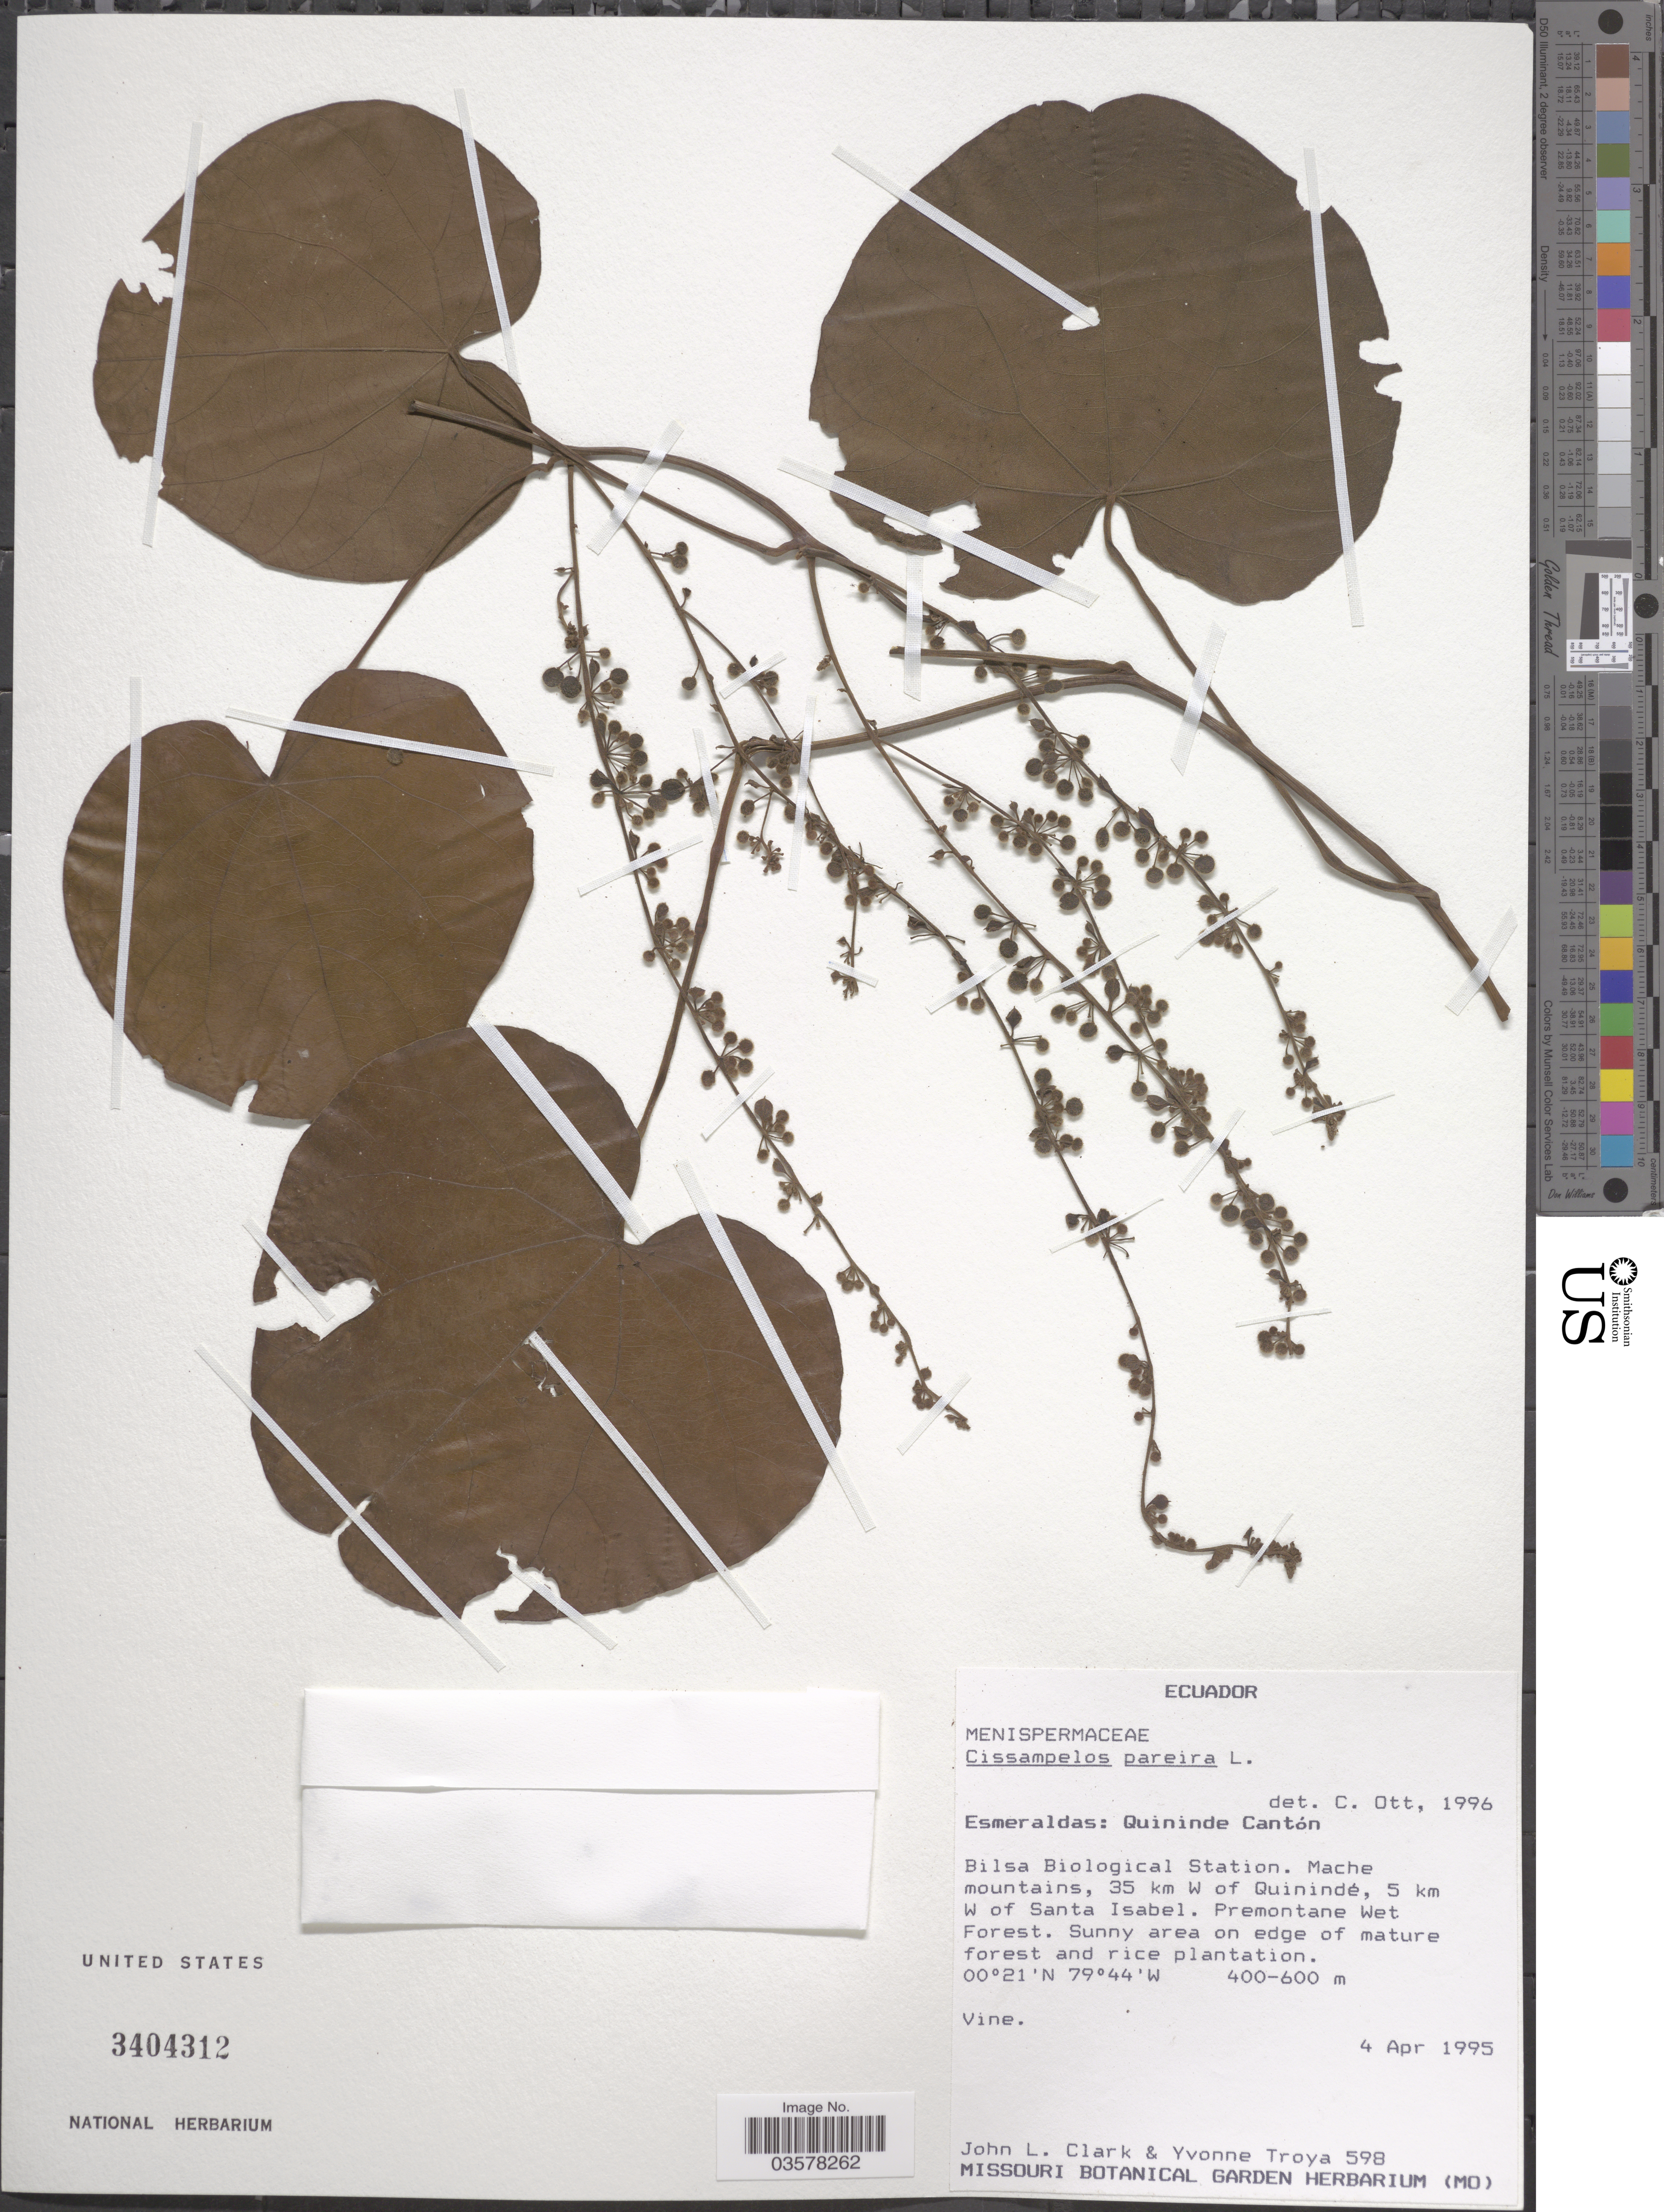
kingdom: Plantae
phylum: Tracheophyta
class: Magnoliopsida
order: Ranunculales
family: Menispermaceae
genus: Cissampelos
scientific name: Cissampelos pareira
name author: L.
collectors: J. L. Clark & Y. Troya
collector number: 598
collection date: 1995-04-04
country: Ecuador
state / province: Esmeraldas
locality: Quininde Cantón. Bilsa Biological Station. Mache mountains, 35 km W of Quinindé, 5 km W of Santa Isabel. Premontane Wet Forest.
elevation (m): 400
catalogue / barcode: US 3404312